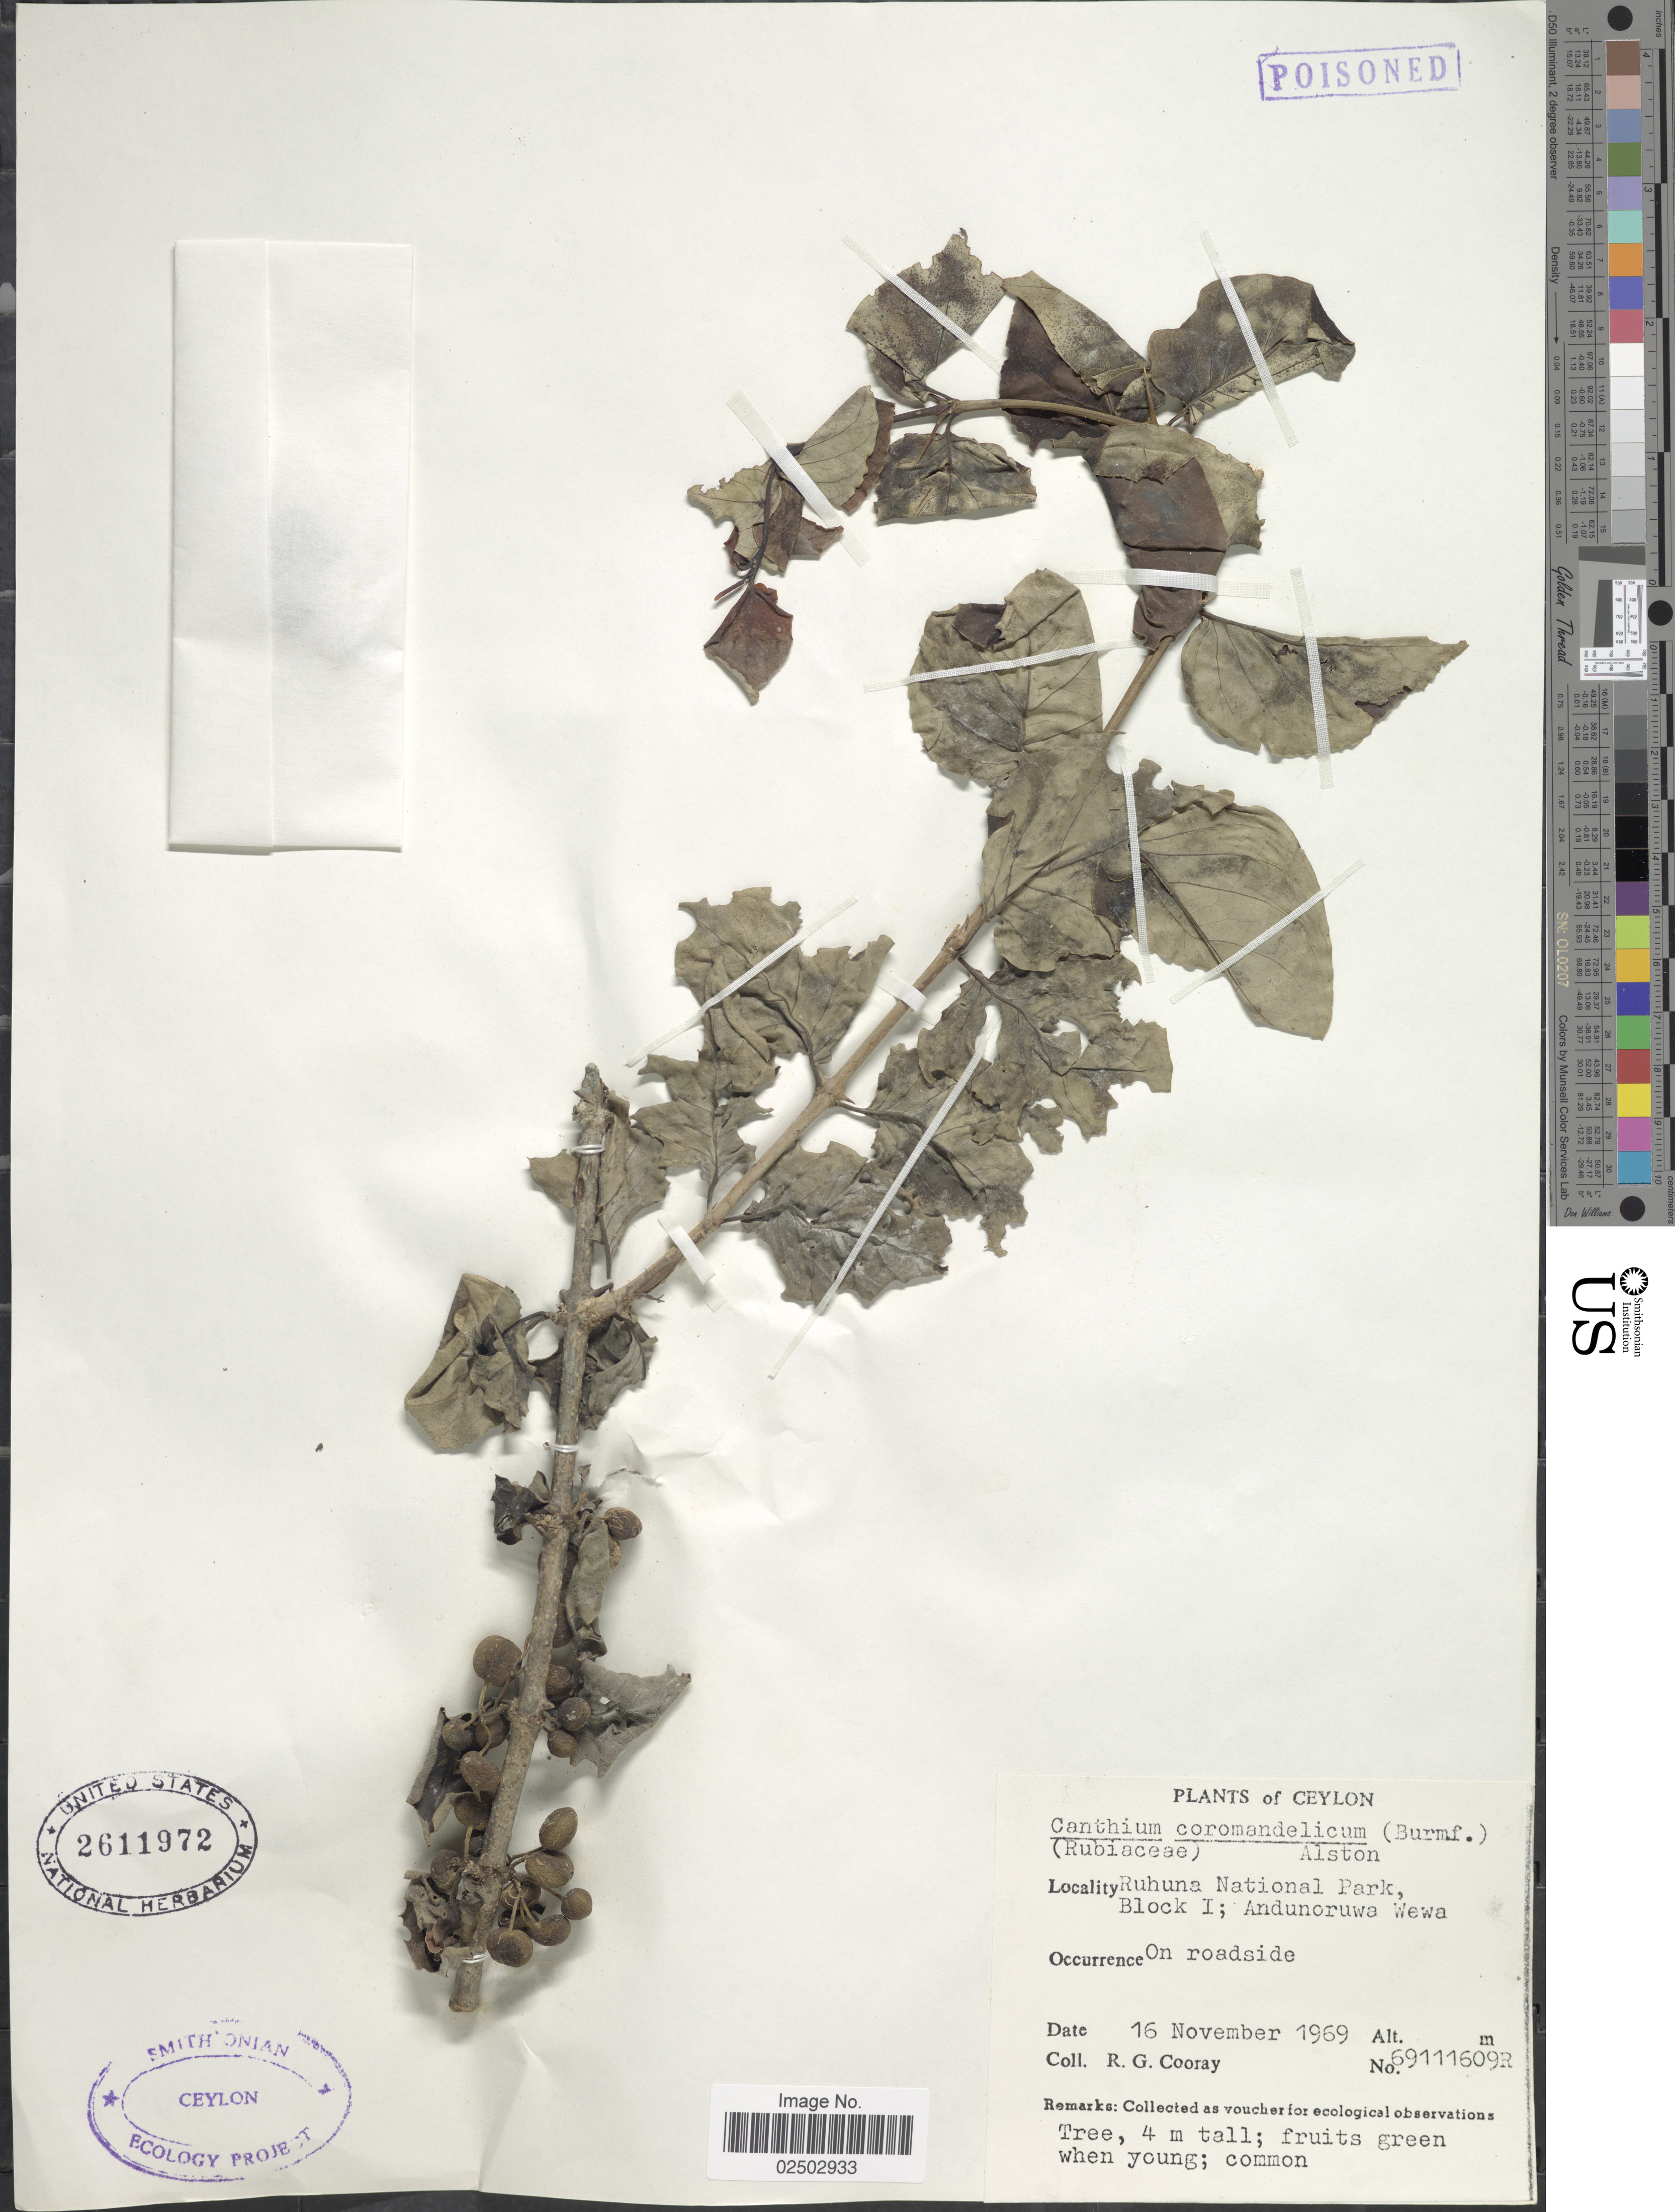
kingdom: Plantae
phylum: Tracheophyta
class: Magnoliopsida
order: Gentianales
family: Rubiaceae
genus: Canthium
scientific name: Canthium coromandelicum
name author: (Burm. f.) Alston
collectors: R. Cooray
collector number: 69111609R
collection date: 1969-11-16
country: Sri Lanka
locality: Ceylon, Ruhuna National Park, Block I, Andunoruwa Wewa, On roadside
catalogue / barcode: US 2611972